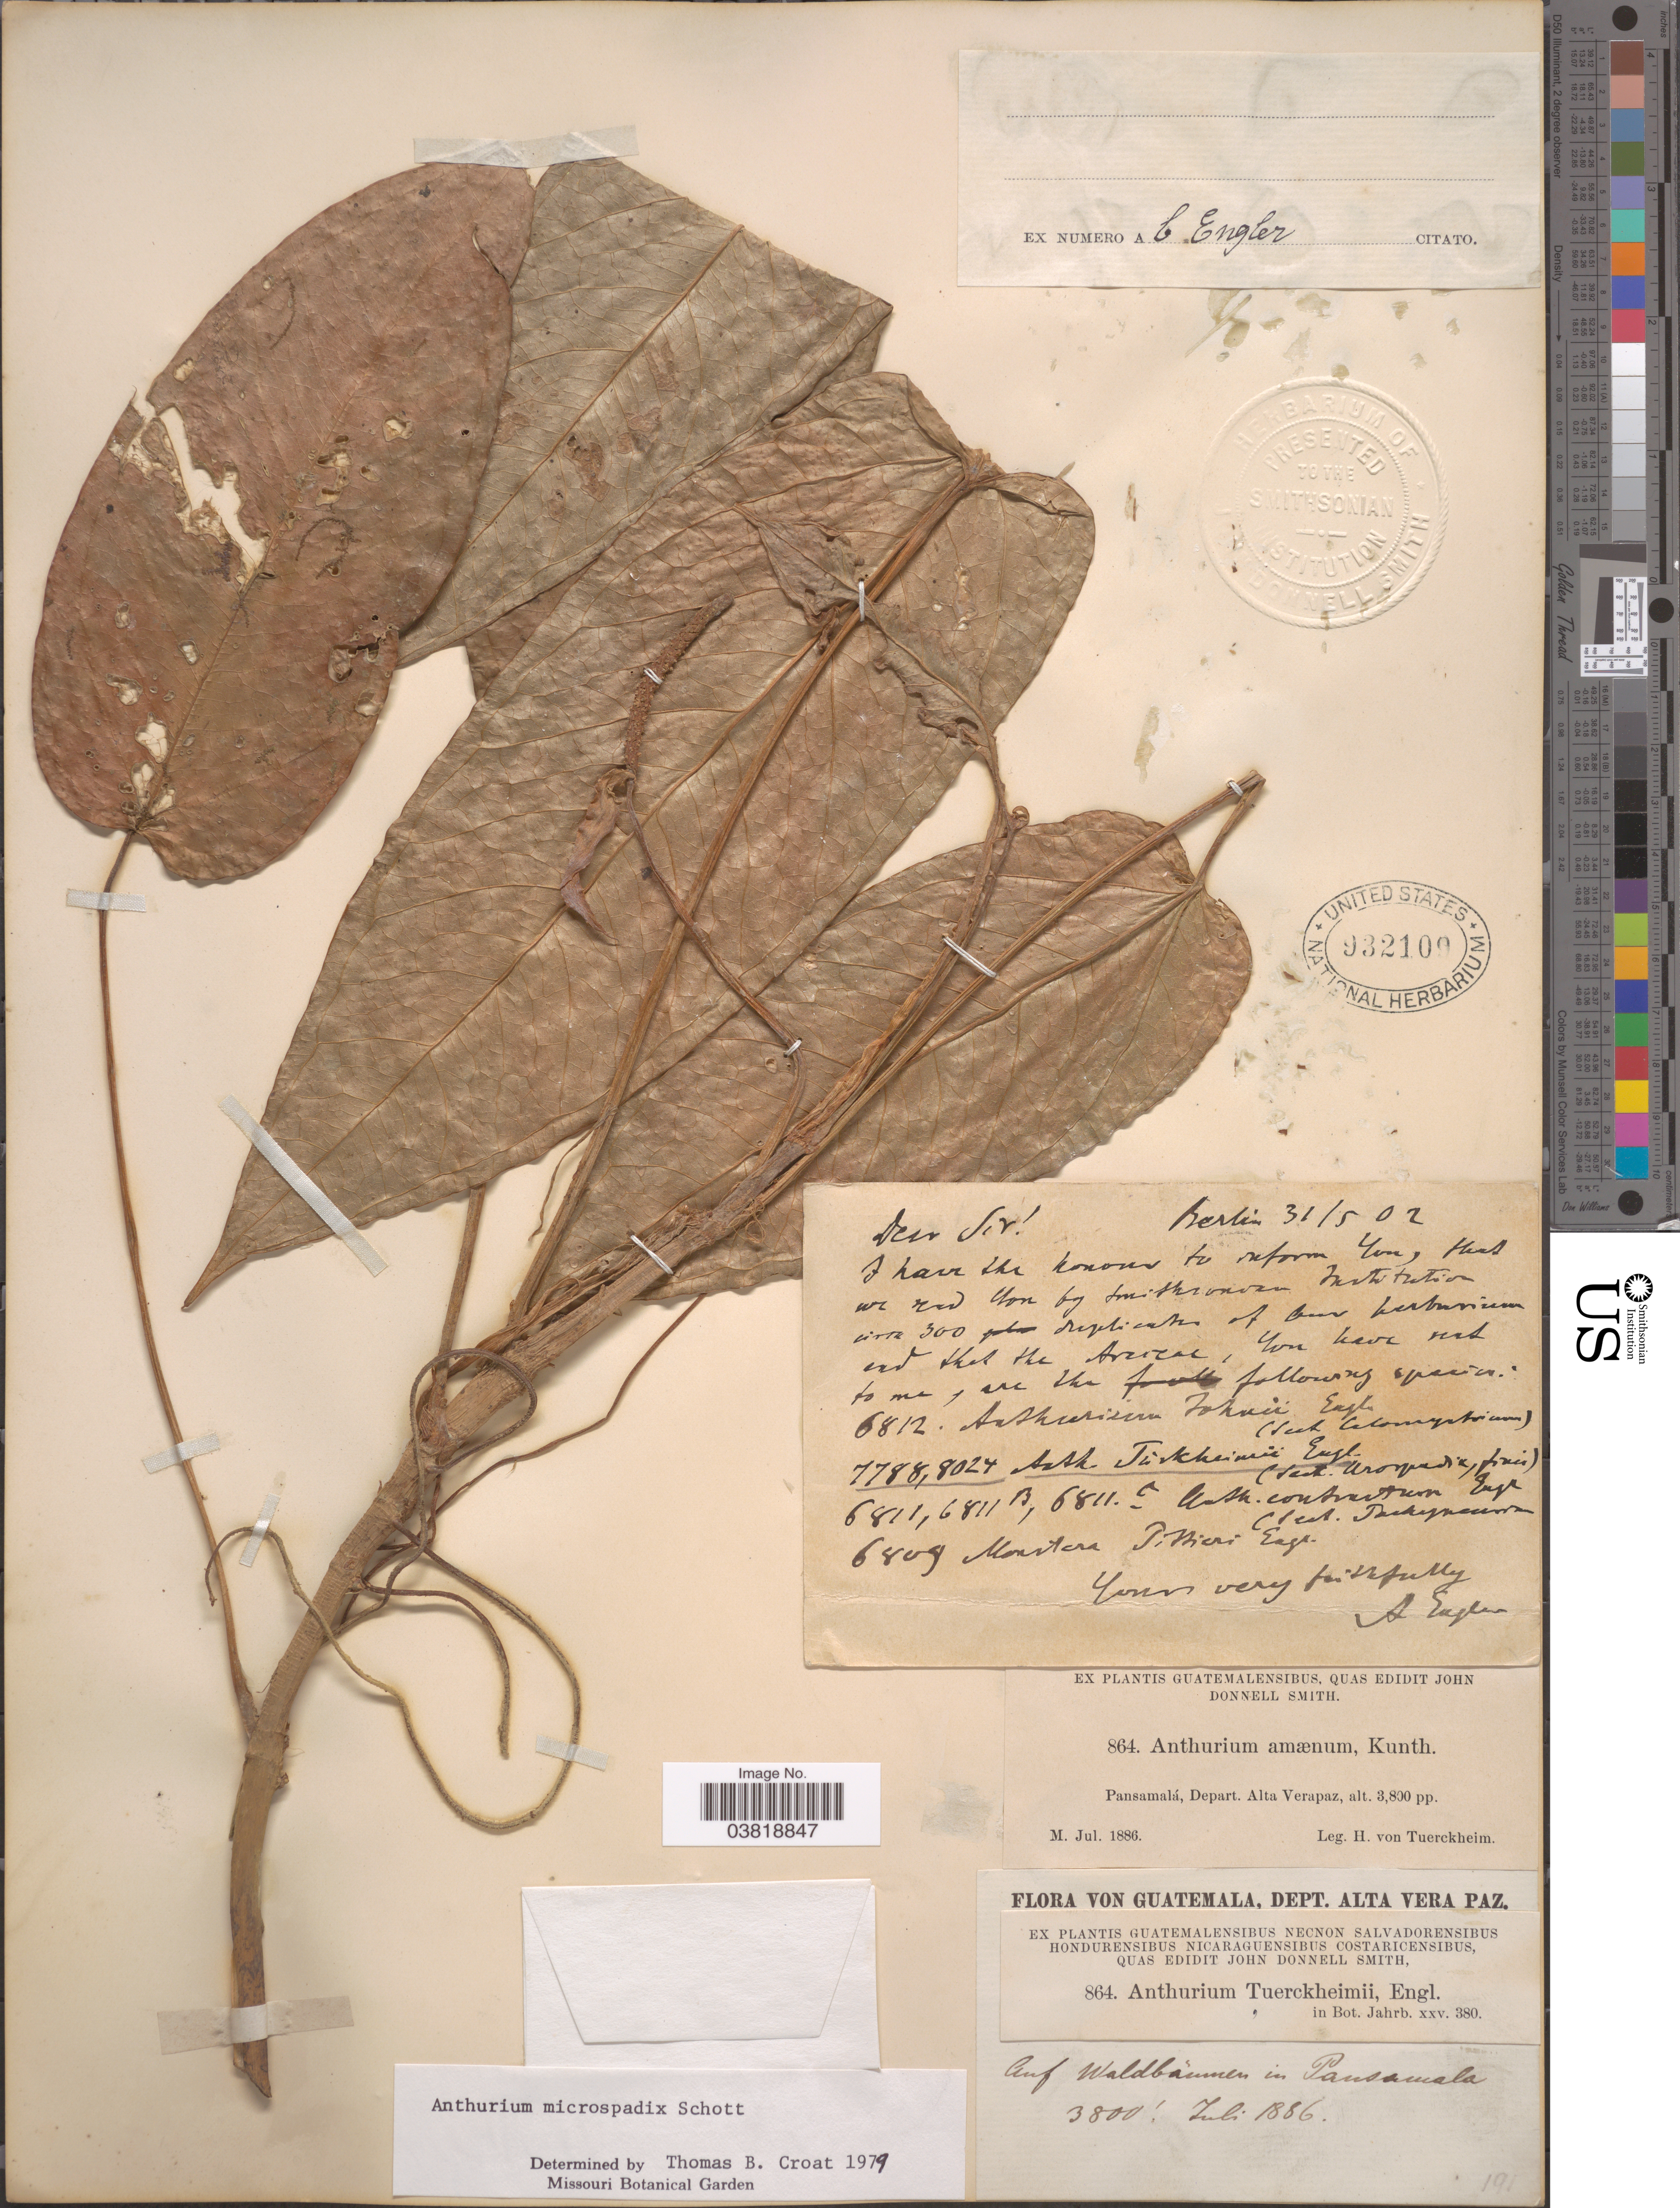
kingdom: Plantae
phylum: Tracheophyta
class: Liliopsida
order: Alismatales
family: Araceae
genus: Anthurium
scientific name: Anthurium microspadix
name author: Schott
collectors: H. von Türckheim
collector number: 864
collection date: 1886-07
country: Guatemala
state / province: Alta Verapaz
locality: Pansamalá, Depart. Alta Verapaz. Auf Waldbãumen in Pansamala.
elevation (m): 1158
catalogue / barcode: US 932109